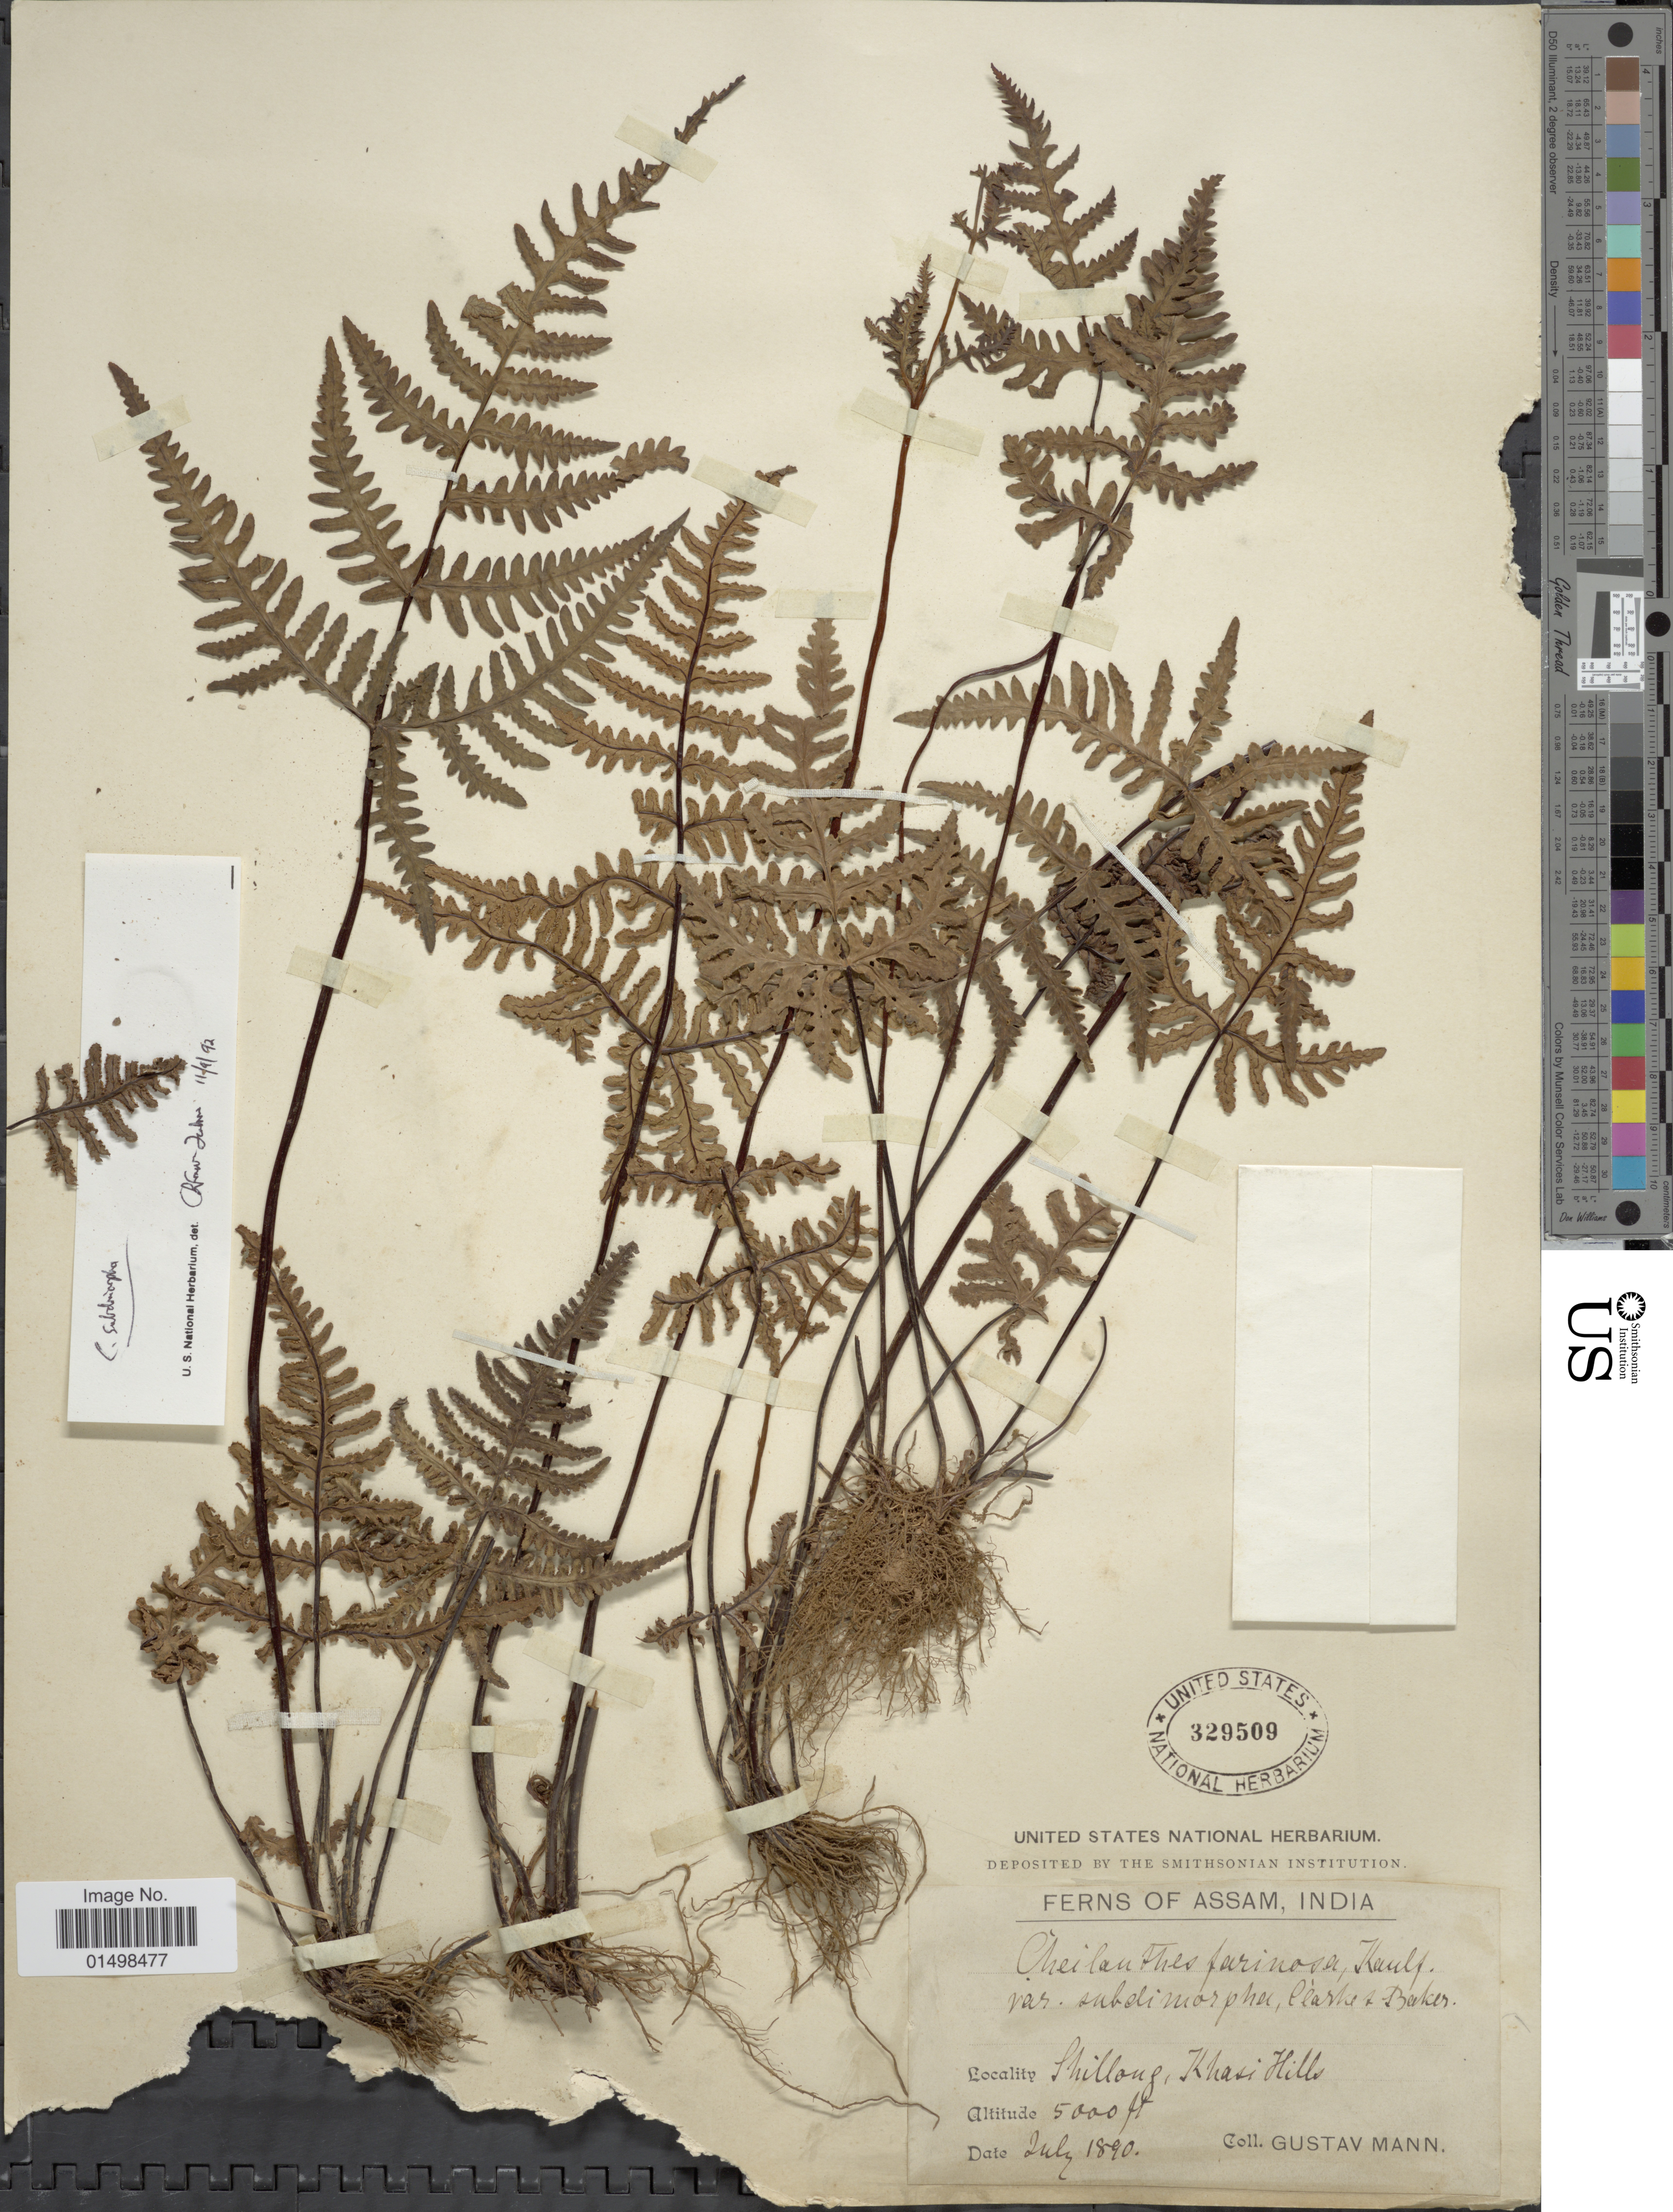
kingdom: Plantae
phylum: Tracheophyta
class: Polypodiopsida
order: Polypodiales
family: Pteridaceae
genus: Aleuritopteris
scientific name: Aleuritopteris dubia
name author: (C. Hope) Ching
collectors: G. Mann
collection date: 1890-07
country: India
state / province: Meghalaya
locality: Shillong, Khasi Hills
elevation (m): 1524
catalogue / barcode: US 329509